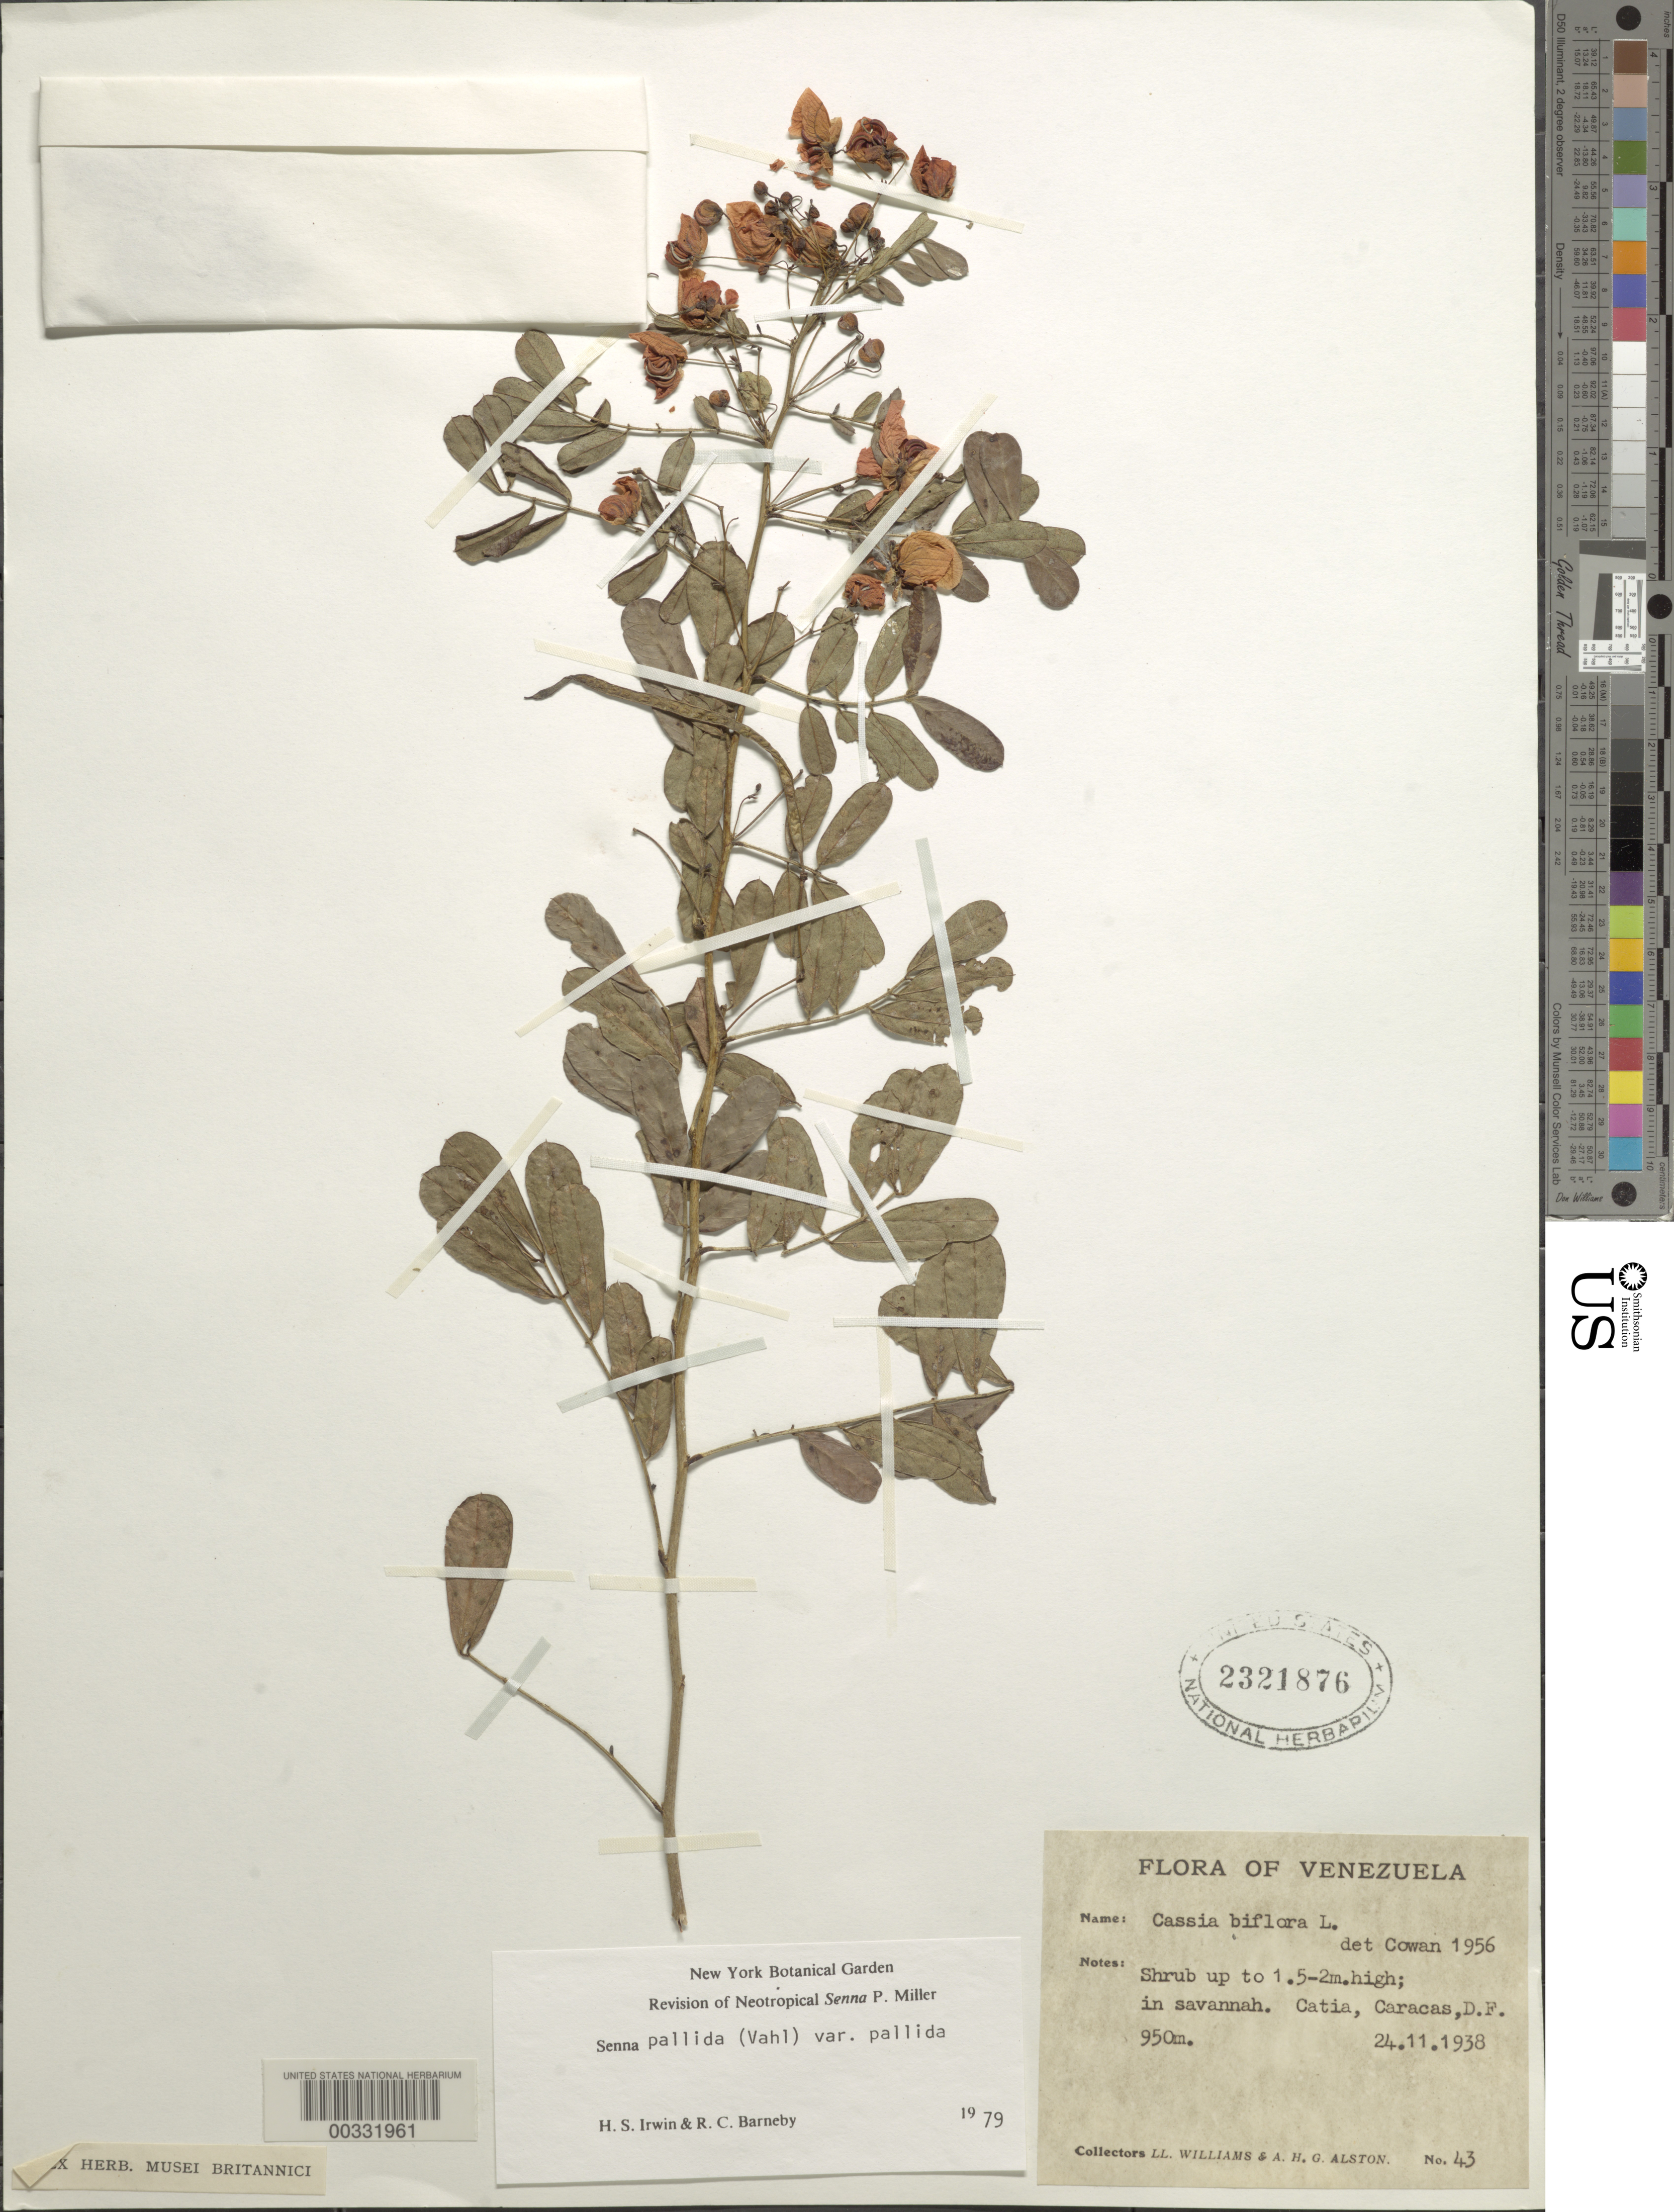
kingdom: Plantae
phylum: Tracheophyta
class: Magnoliopsida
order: Fabales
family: Fabaceae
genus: Senna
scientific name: Senna pallida var. pallida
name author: (Vahl) H.S. Irwin & Barneby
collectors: Ll. Williams & A. H. Alston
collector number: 43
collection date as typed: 24 Nov 1938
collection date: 1938-11-24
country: Venezuela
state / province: Distrito Federal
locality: Catia, caracas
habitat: In savannah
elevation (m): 950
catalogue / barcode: US 2321876